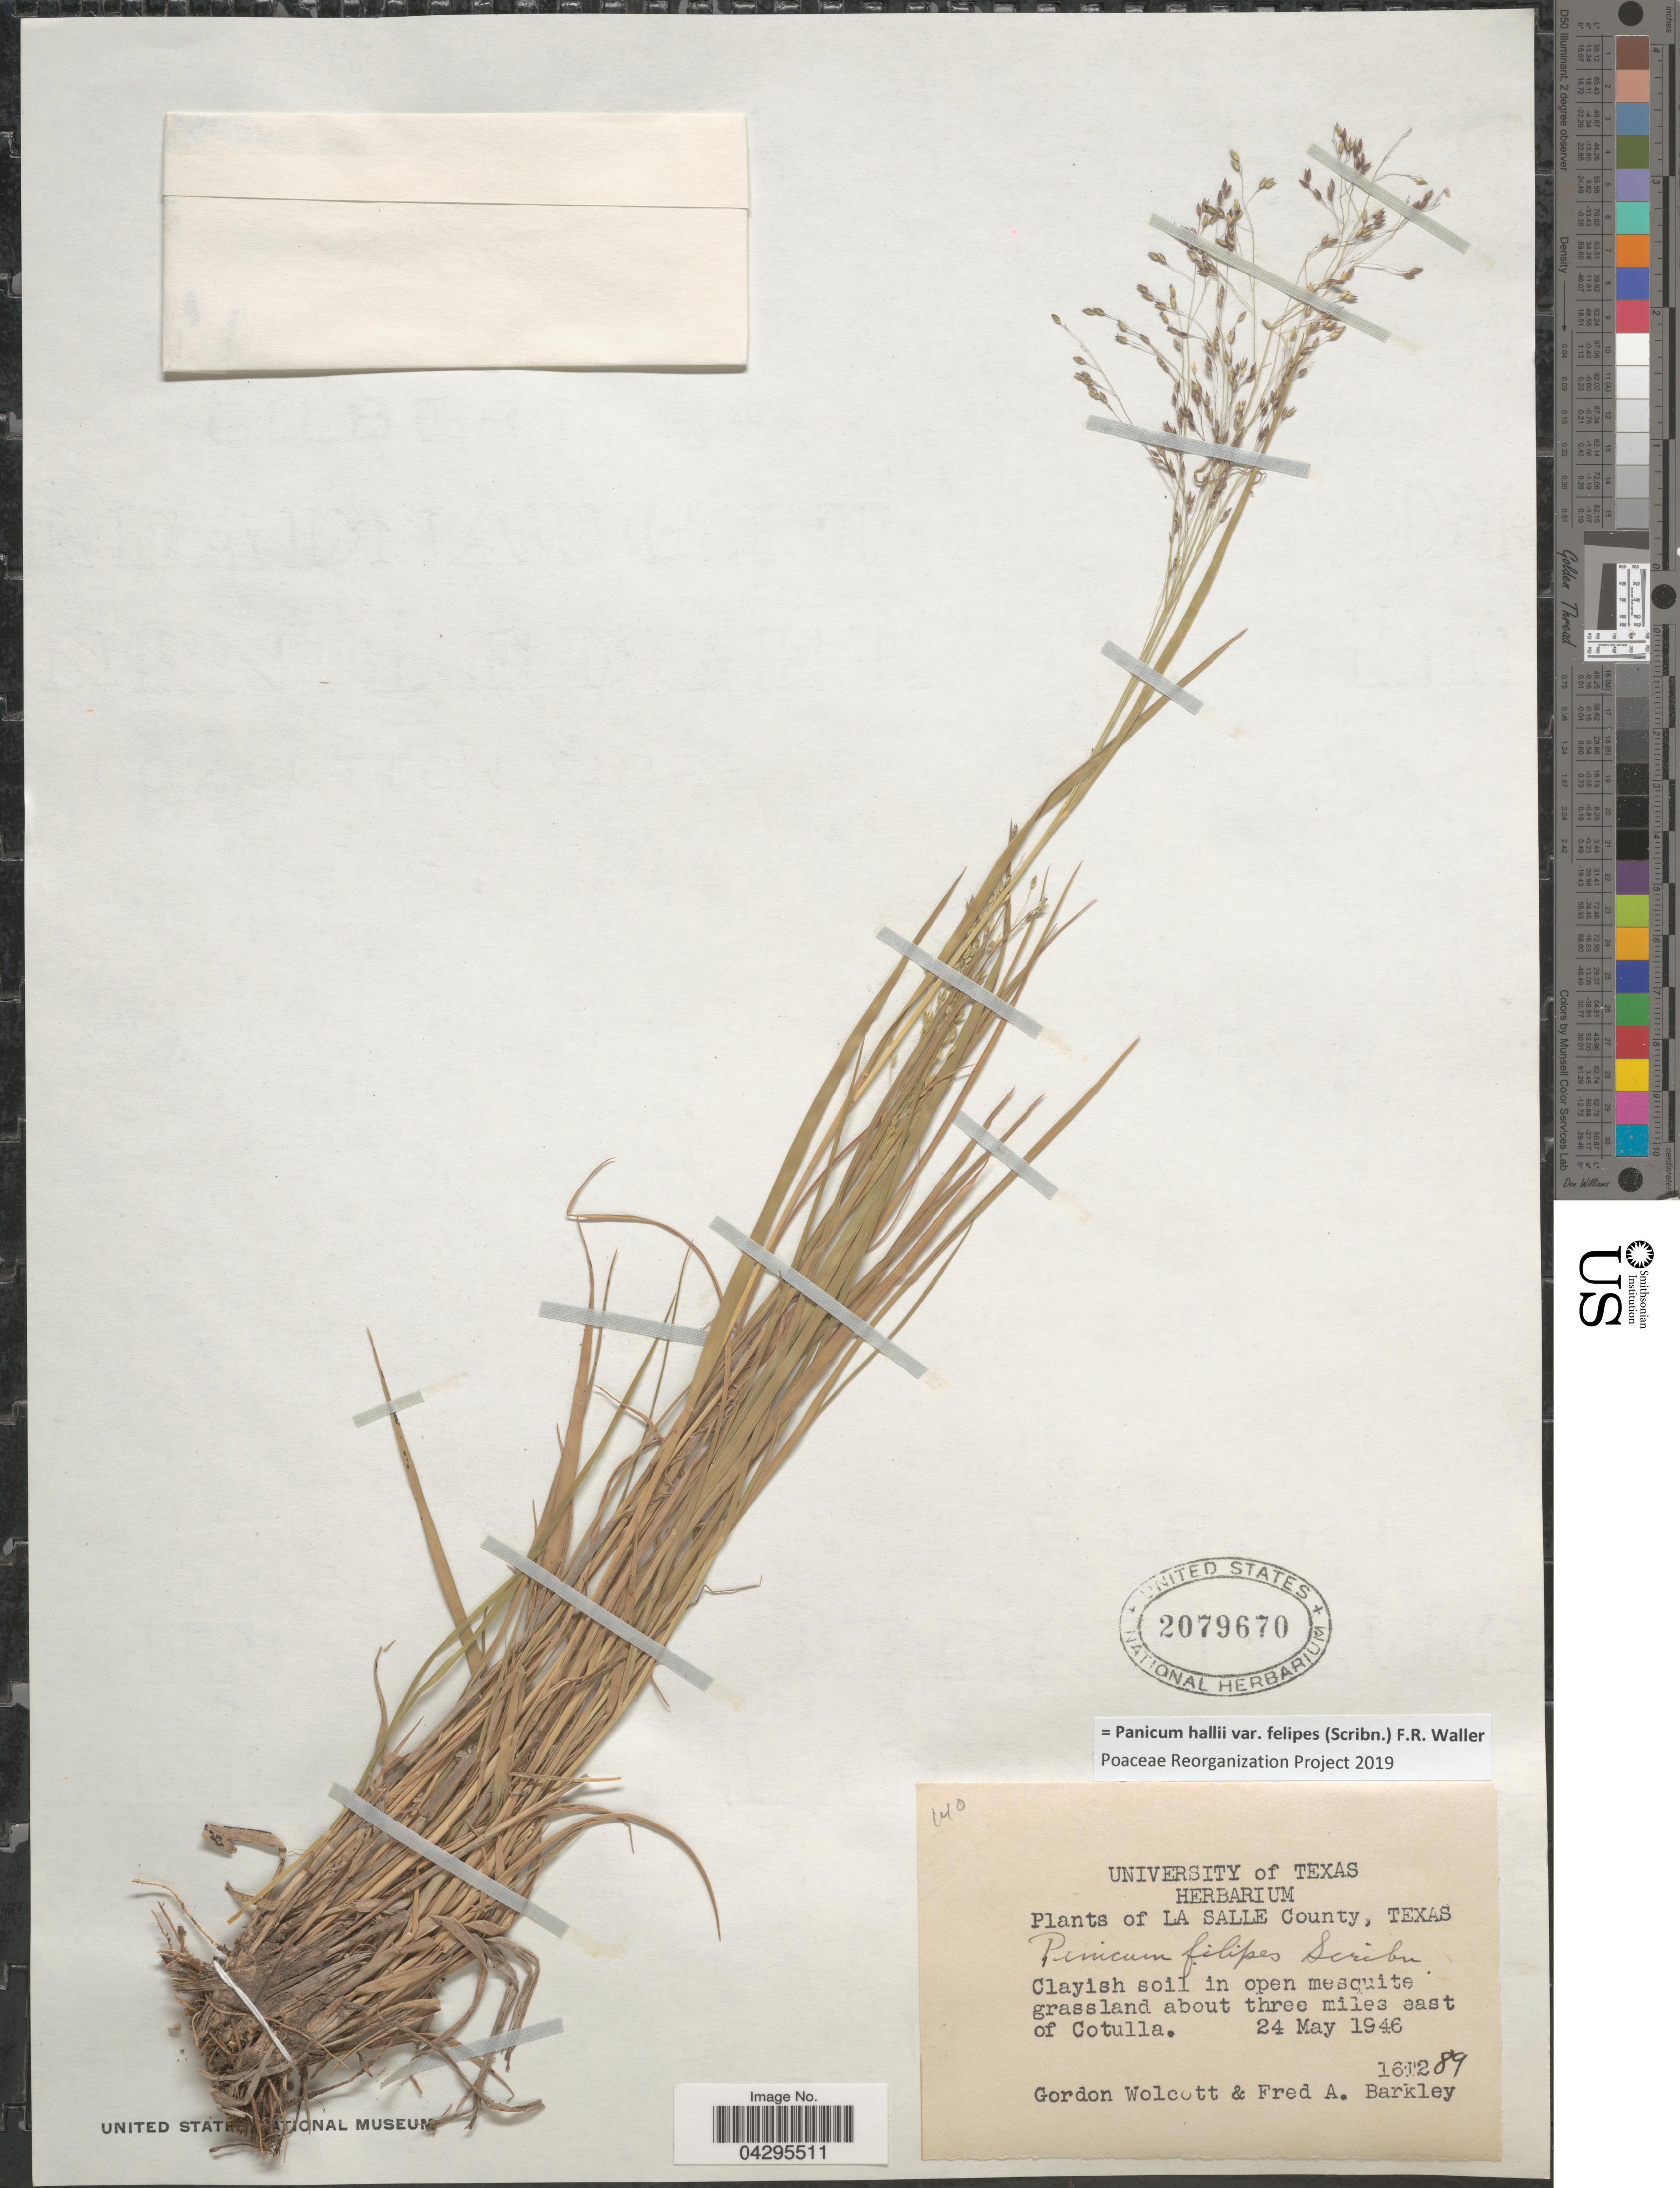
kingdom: Plantae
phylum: Tracheophyta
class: Liliopsida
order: Poales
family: Poaceae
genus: Panicum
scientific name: Panicum hallii var. felipes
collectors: G. Wolcott & F. A. Barkley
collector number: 16T289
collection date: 1946-05-24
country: United States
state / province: Texas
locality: La Salle County. Clayish soil in open mesqutie grassland about three miles east of Cotulla.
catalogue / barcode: US 2079670